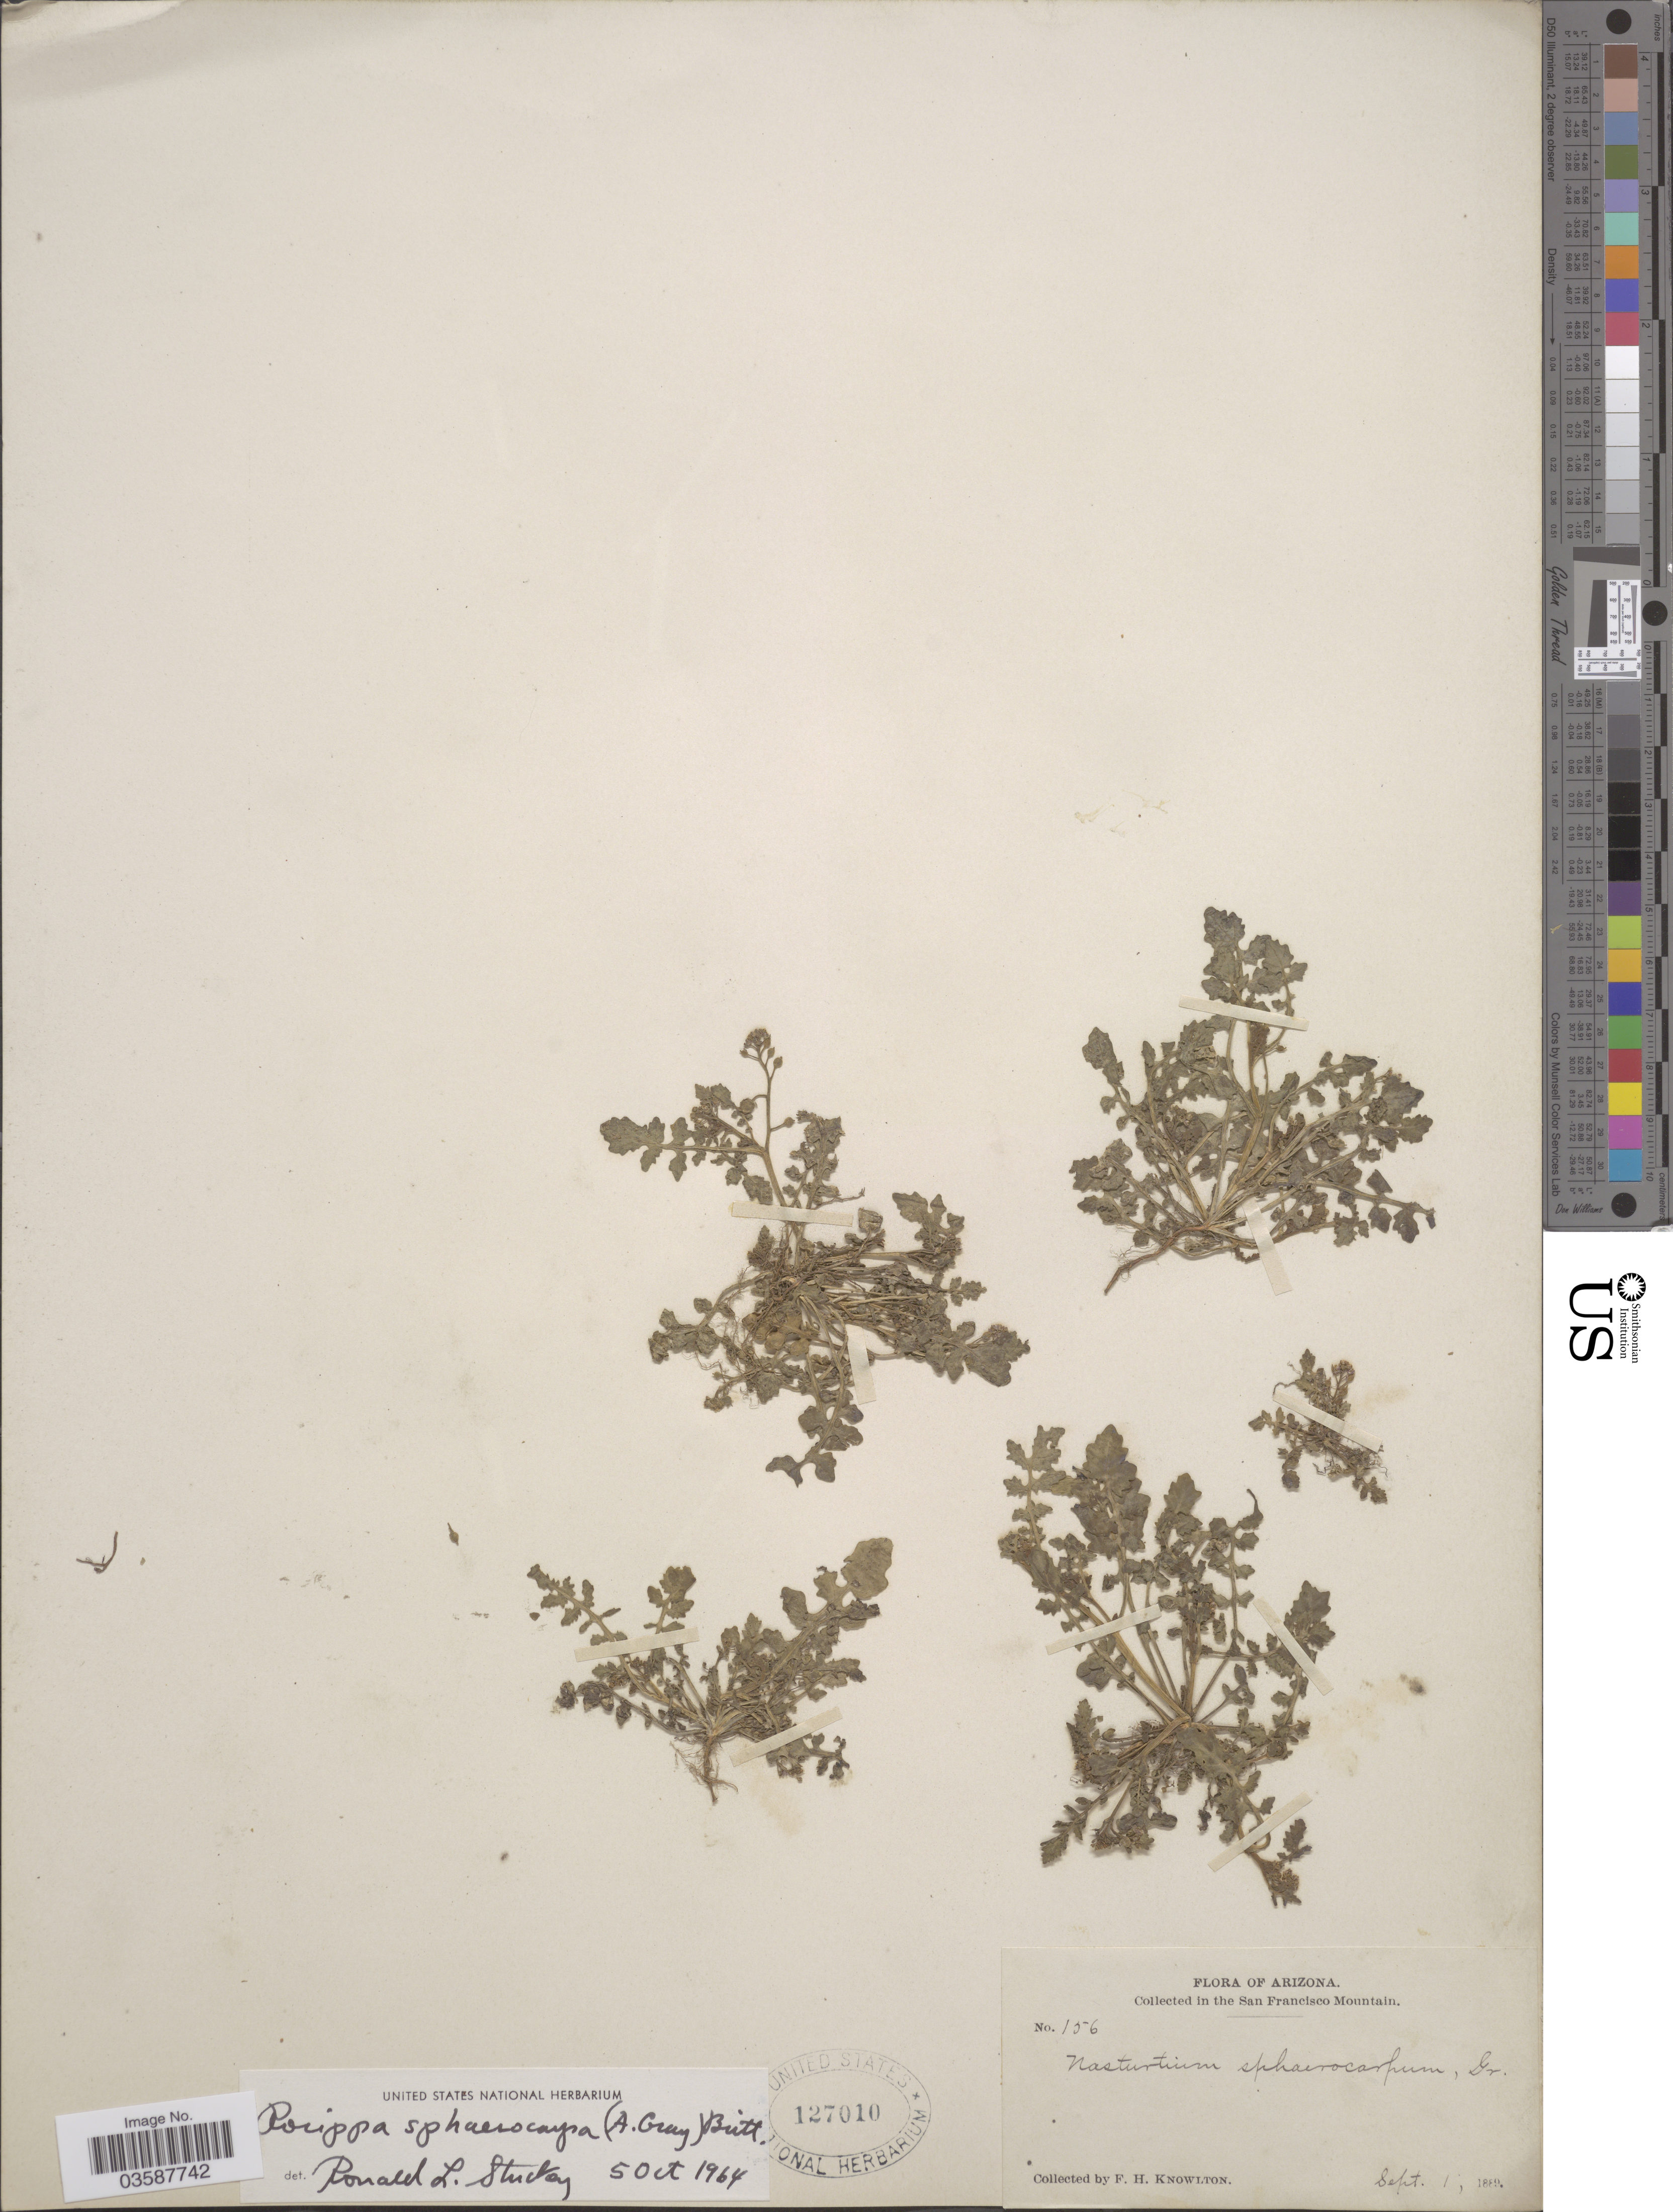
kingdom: Plantae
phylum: Tracheophyta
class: Magnoliopsida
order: Brassicales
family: Brassicaceae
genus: Rorippa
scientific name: Rorippa sphaerocarpa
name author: Britton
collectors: F. H. Knowlton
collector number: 156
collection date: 1889-09-01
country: United States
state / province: Arizona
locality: In the San Francisco Mountain.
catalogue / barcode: US 127010